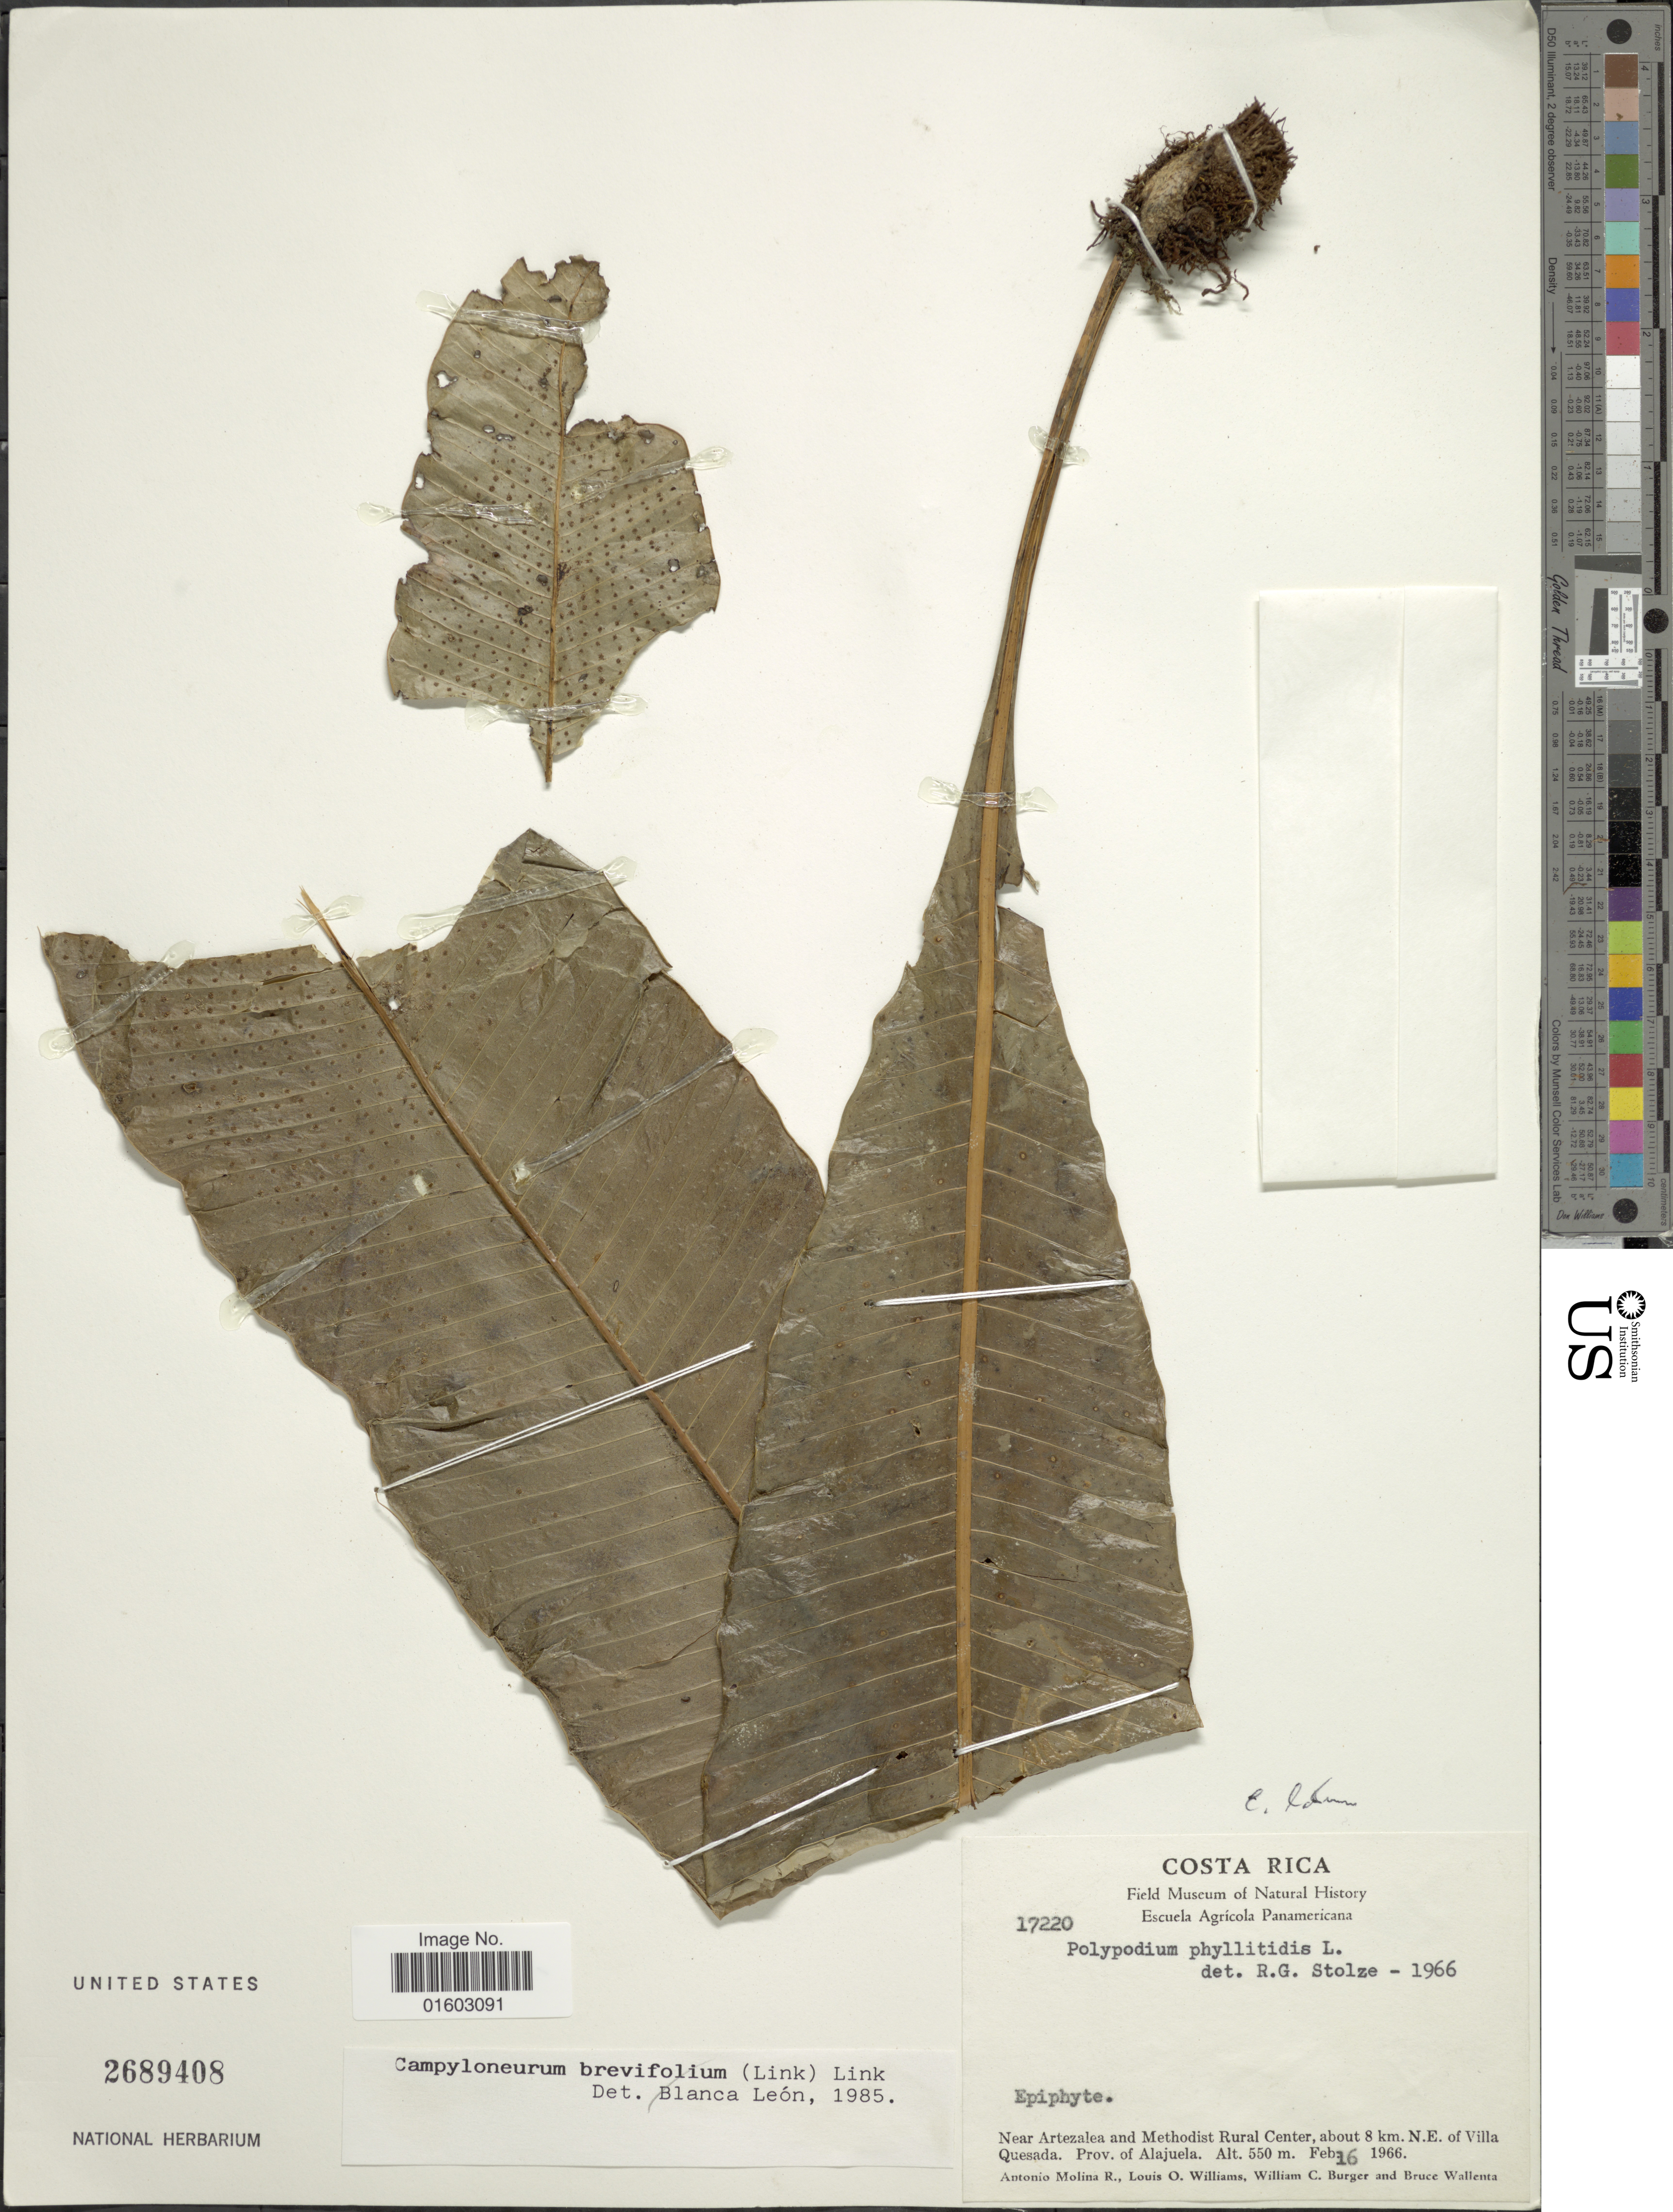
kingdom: Plantae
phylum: Tracheophyta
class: Polypodiopsida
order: Polypodiales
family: Polypodiaceae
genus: Campyloneurum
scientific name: Campyloneurum latum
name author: T. Moore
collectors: A. Molina R., L. O. Williams, W. Burger & B. Wallenta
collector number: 17220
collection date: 1966-02-16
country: Costa Rica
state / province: Alajuela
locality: Near Artezalea and Methodist Rural Center, about 8 km N.E. of Villa Quesada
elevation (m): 550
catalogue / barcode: US 2689408